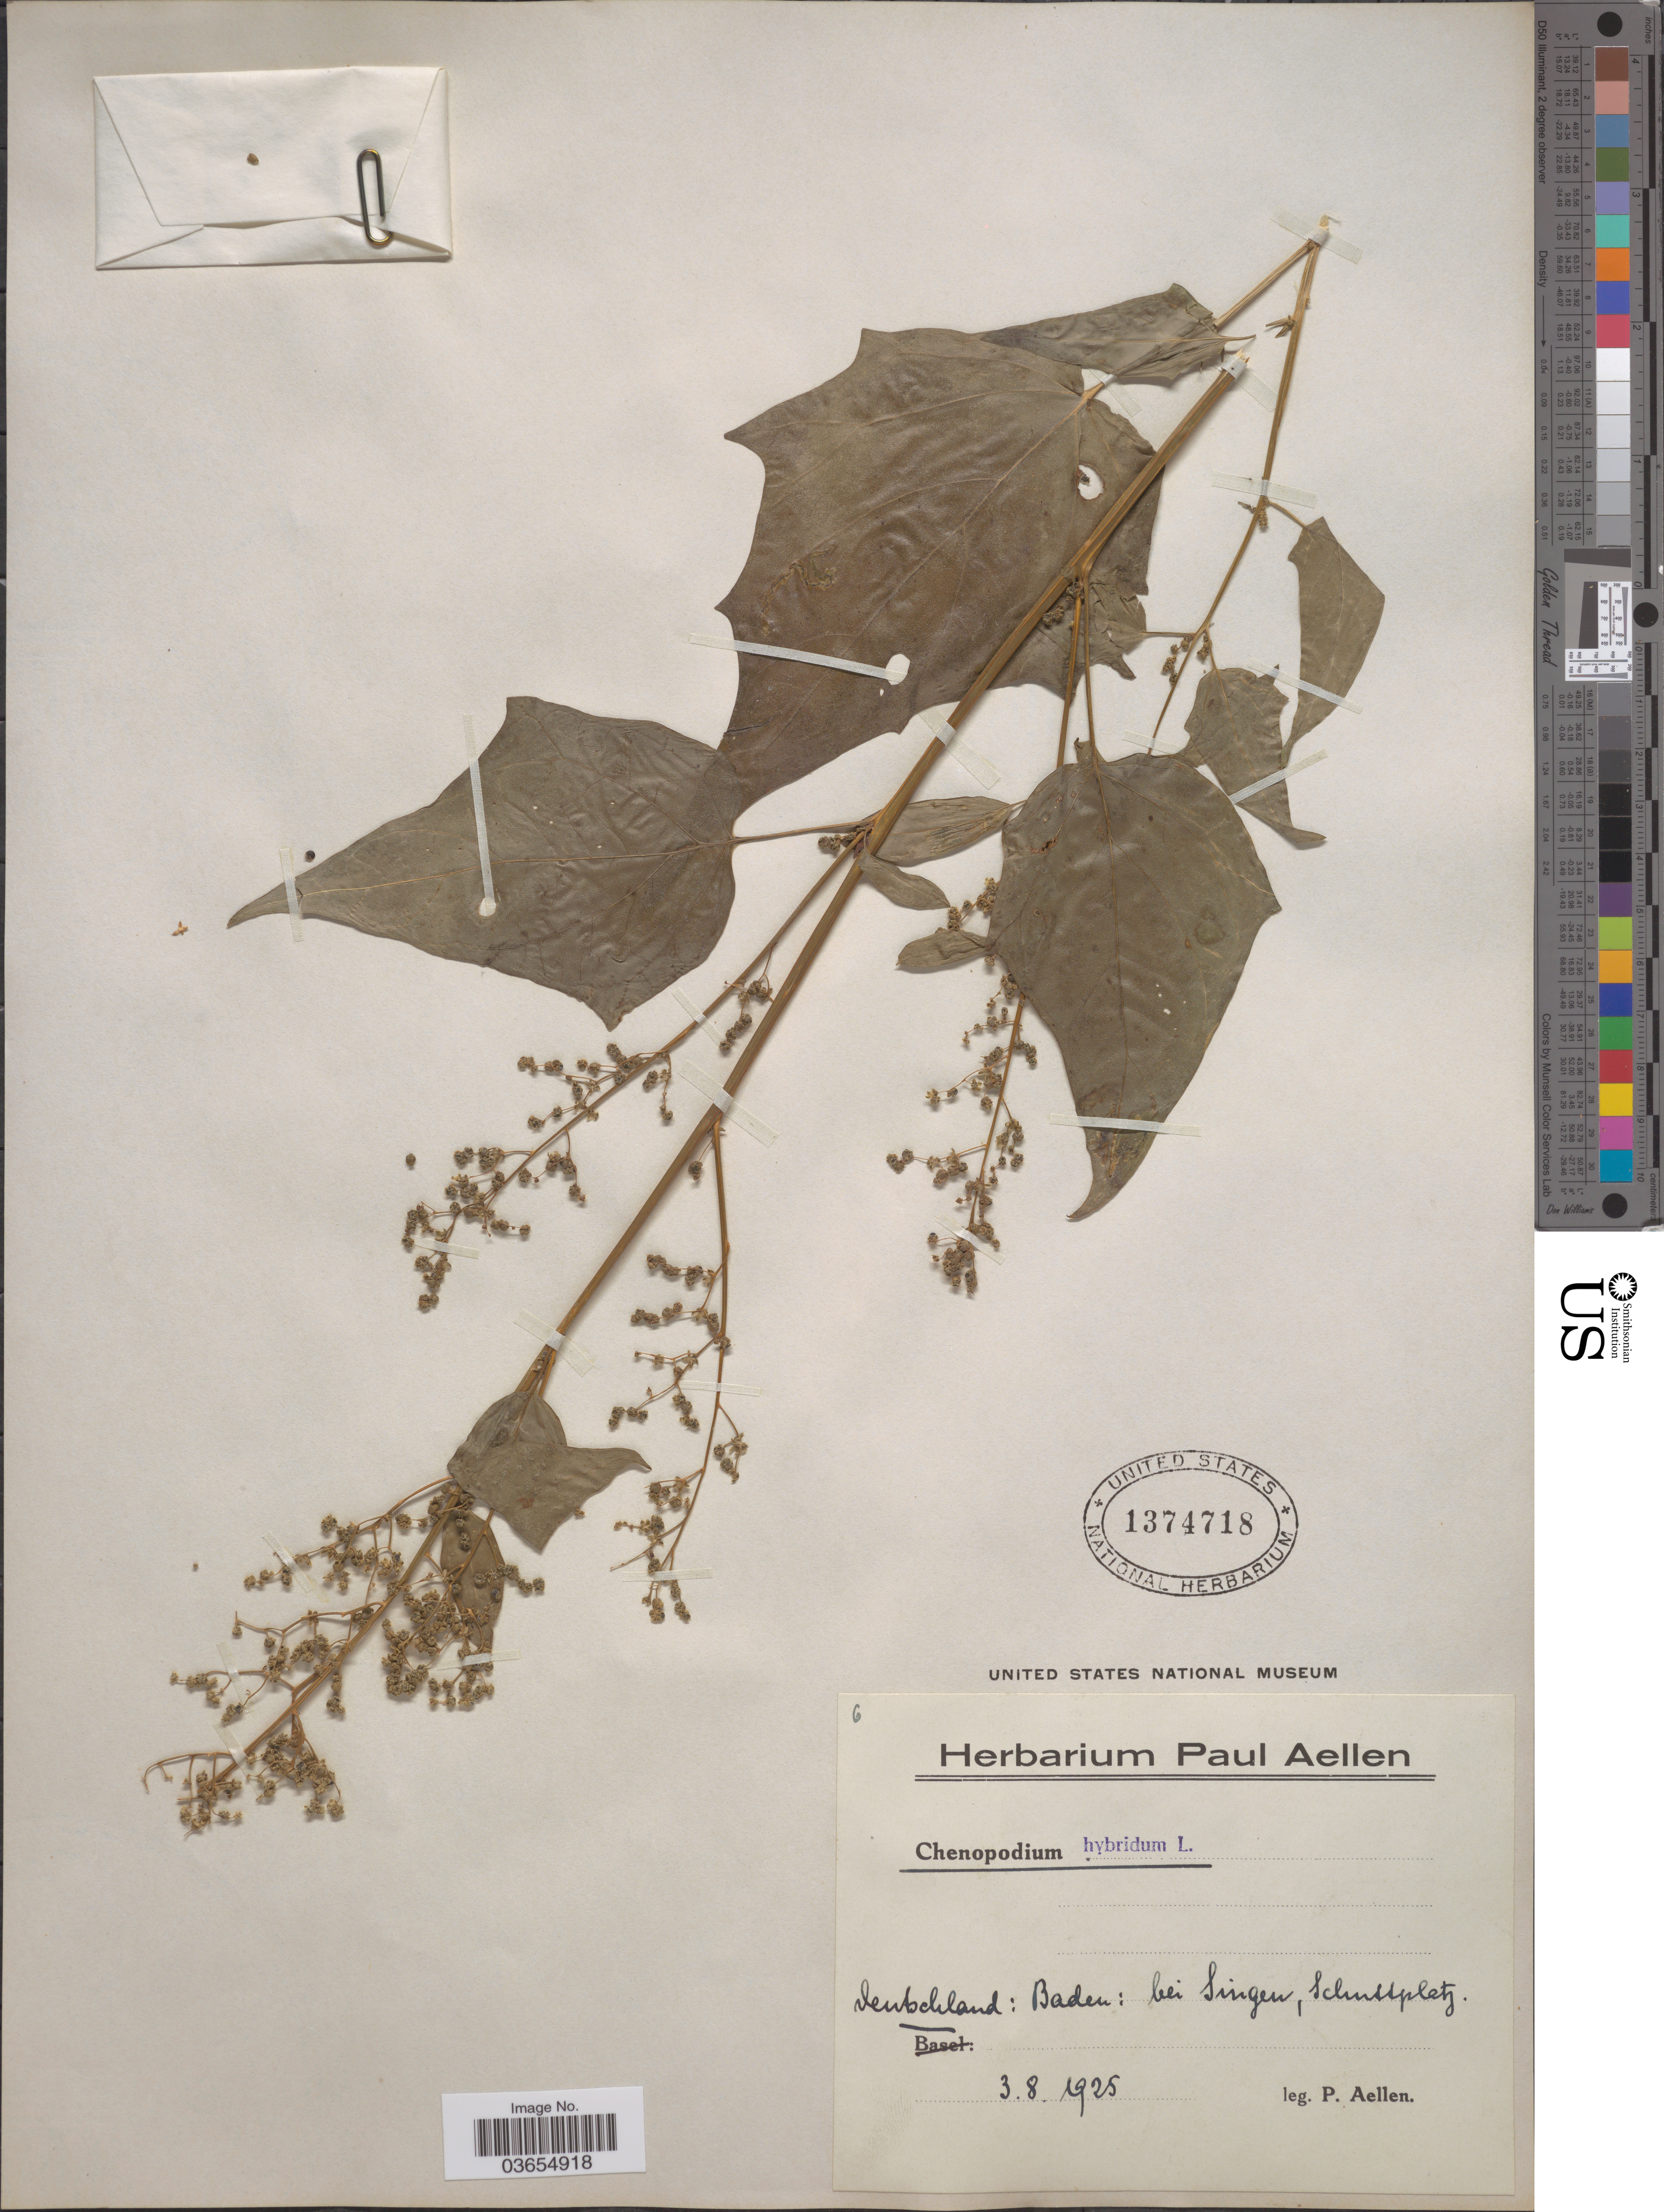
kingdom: Plantae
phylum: Tracheophyta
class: Magnoliopsida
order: Caryophyllales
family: Amaranthaceae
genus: Chenopodium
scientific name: Chenopodium hybridum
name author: L.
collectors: P. Aellen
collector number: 6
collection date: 1925-08-03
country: Germany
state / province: Baden-Württemberg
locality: Deutschland: Baden: bei Singen, Schuttplatz.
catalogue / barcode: US 1374718